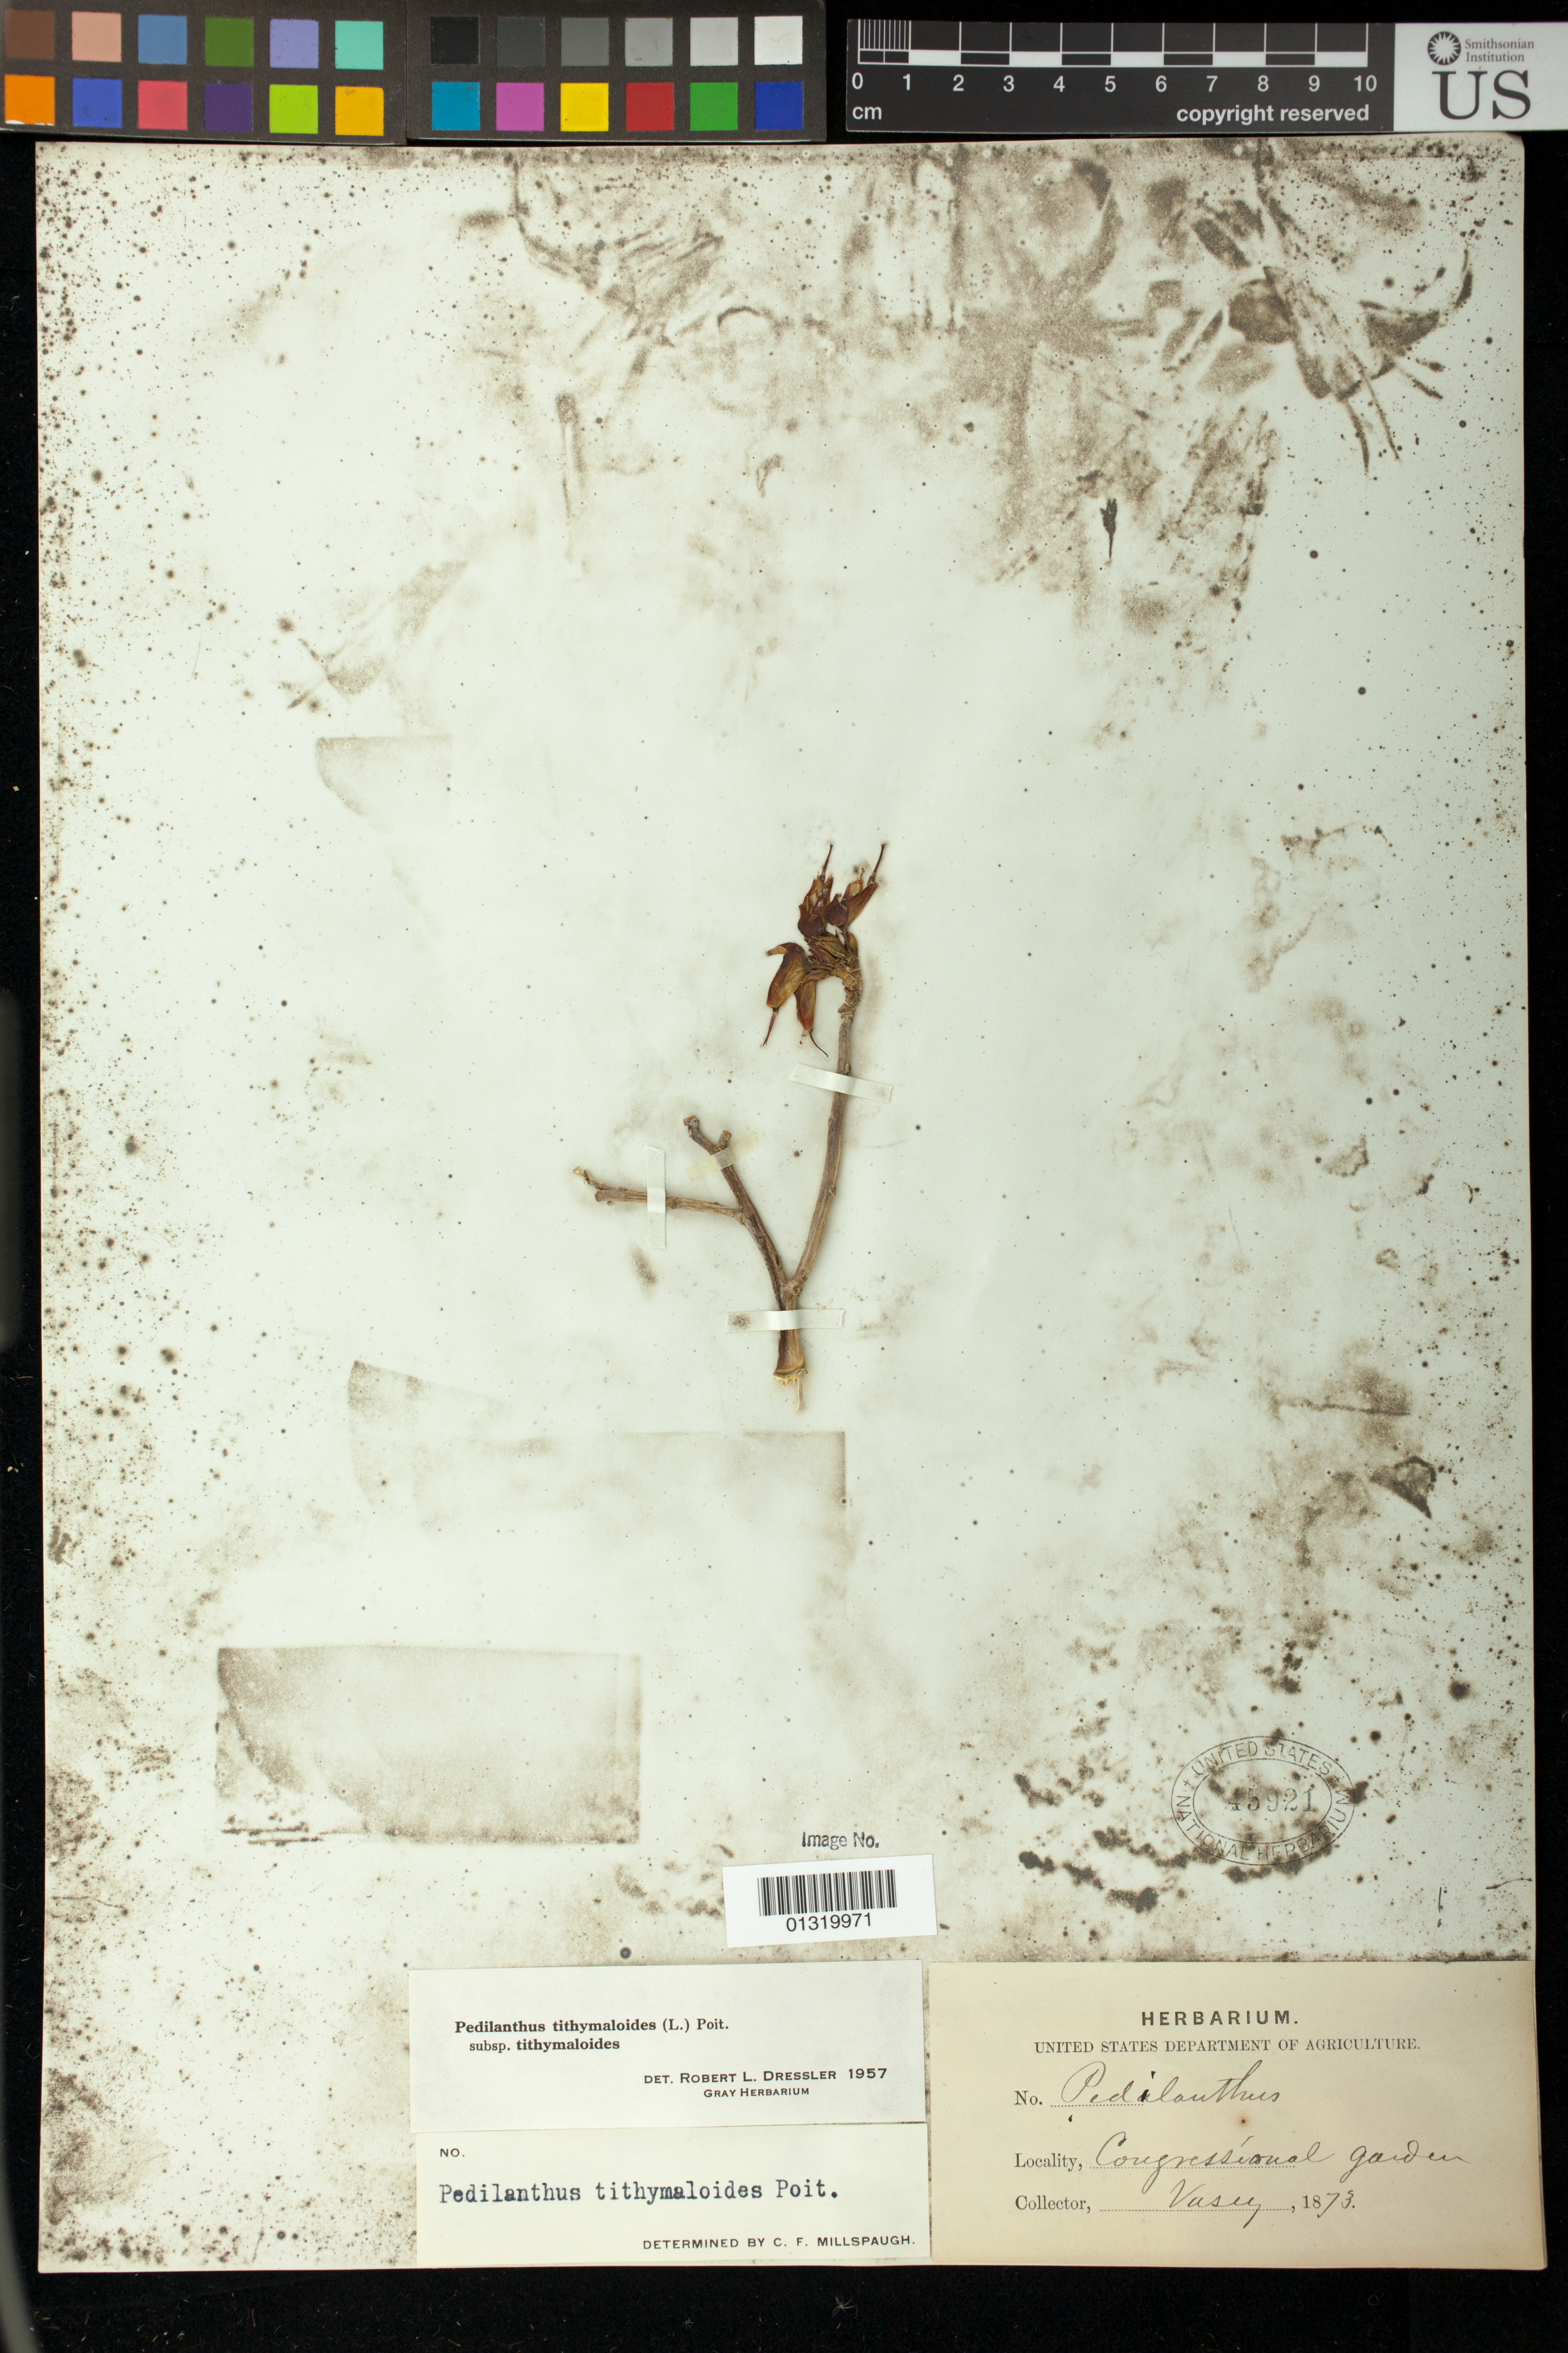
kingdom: Plantae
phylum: Tracheophyta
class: Magnoliopsida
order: Malpighiales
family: Euphorbiaceae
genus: Pedilanthus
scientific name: Pedilanthus tithymaloides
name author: (L.) Poit.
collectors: Vasey, --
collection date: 1873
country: United States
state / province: District of Columbia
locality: Congressional Garden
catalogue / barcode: US 45921